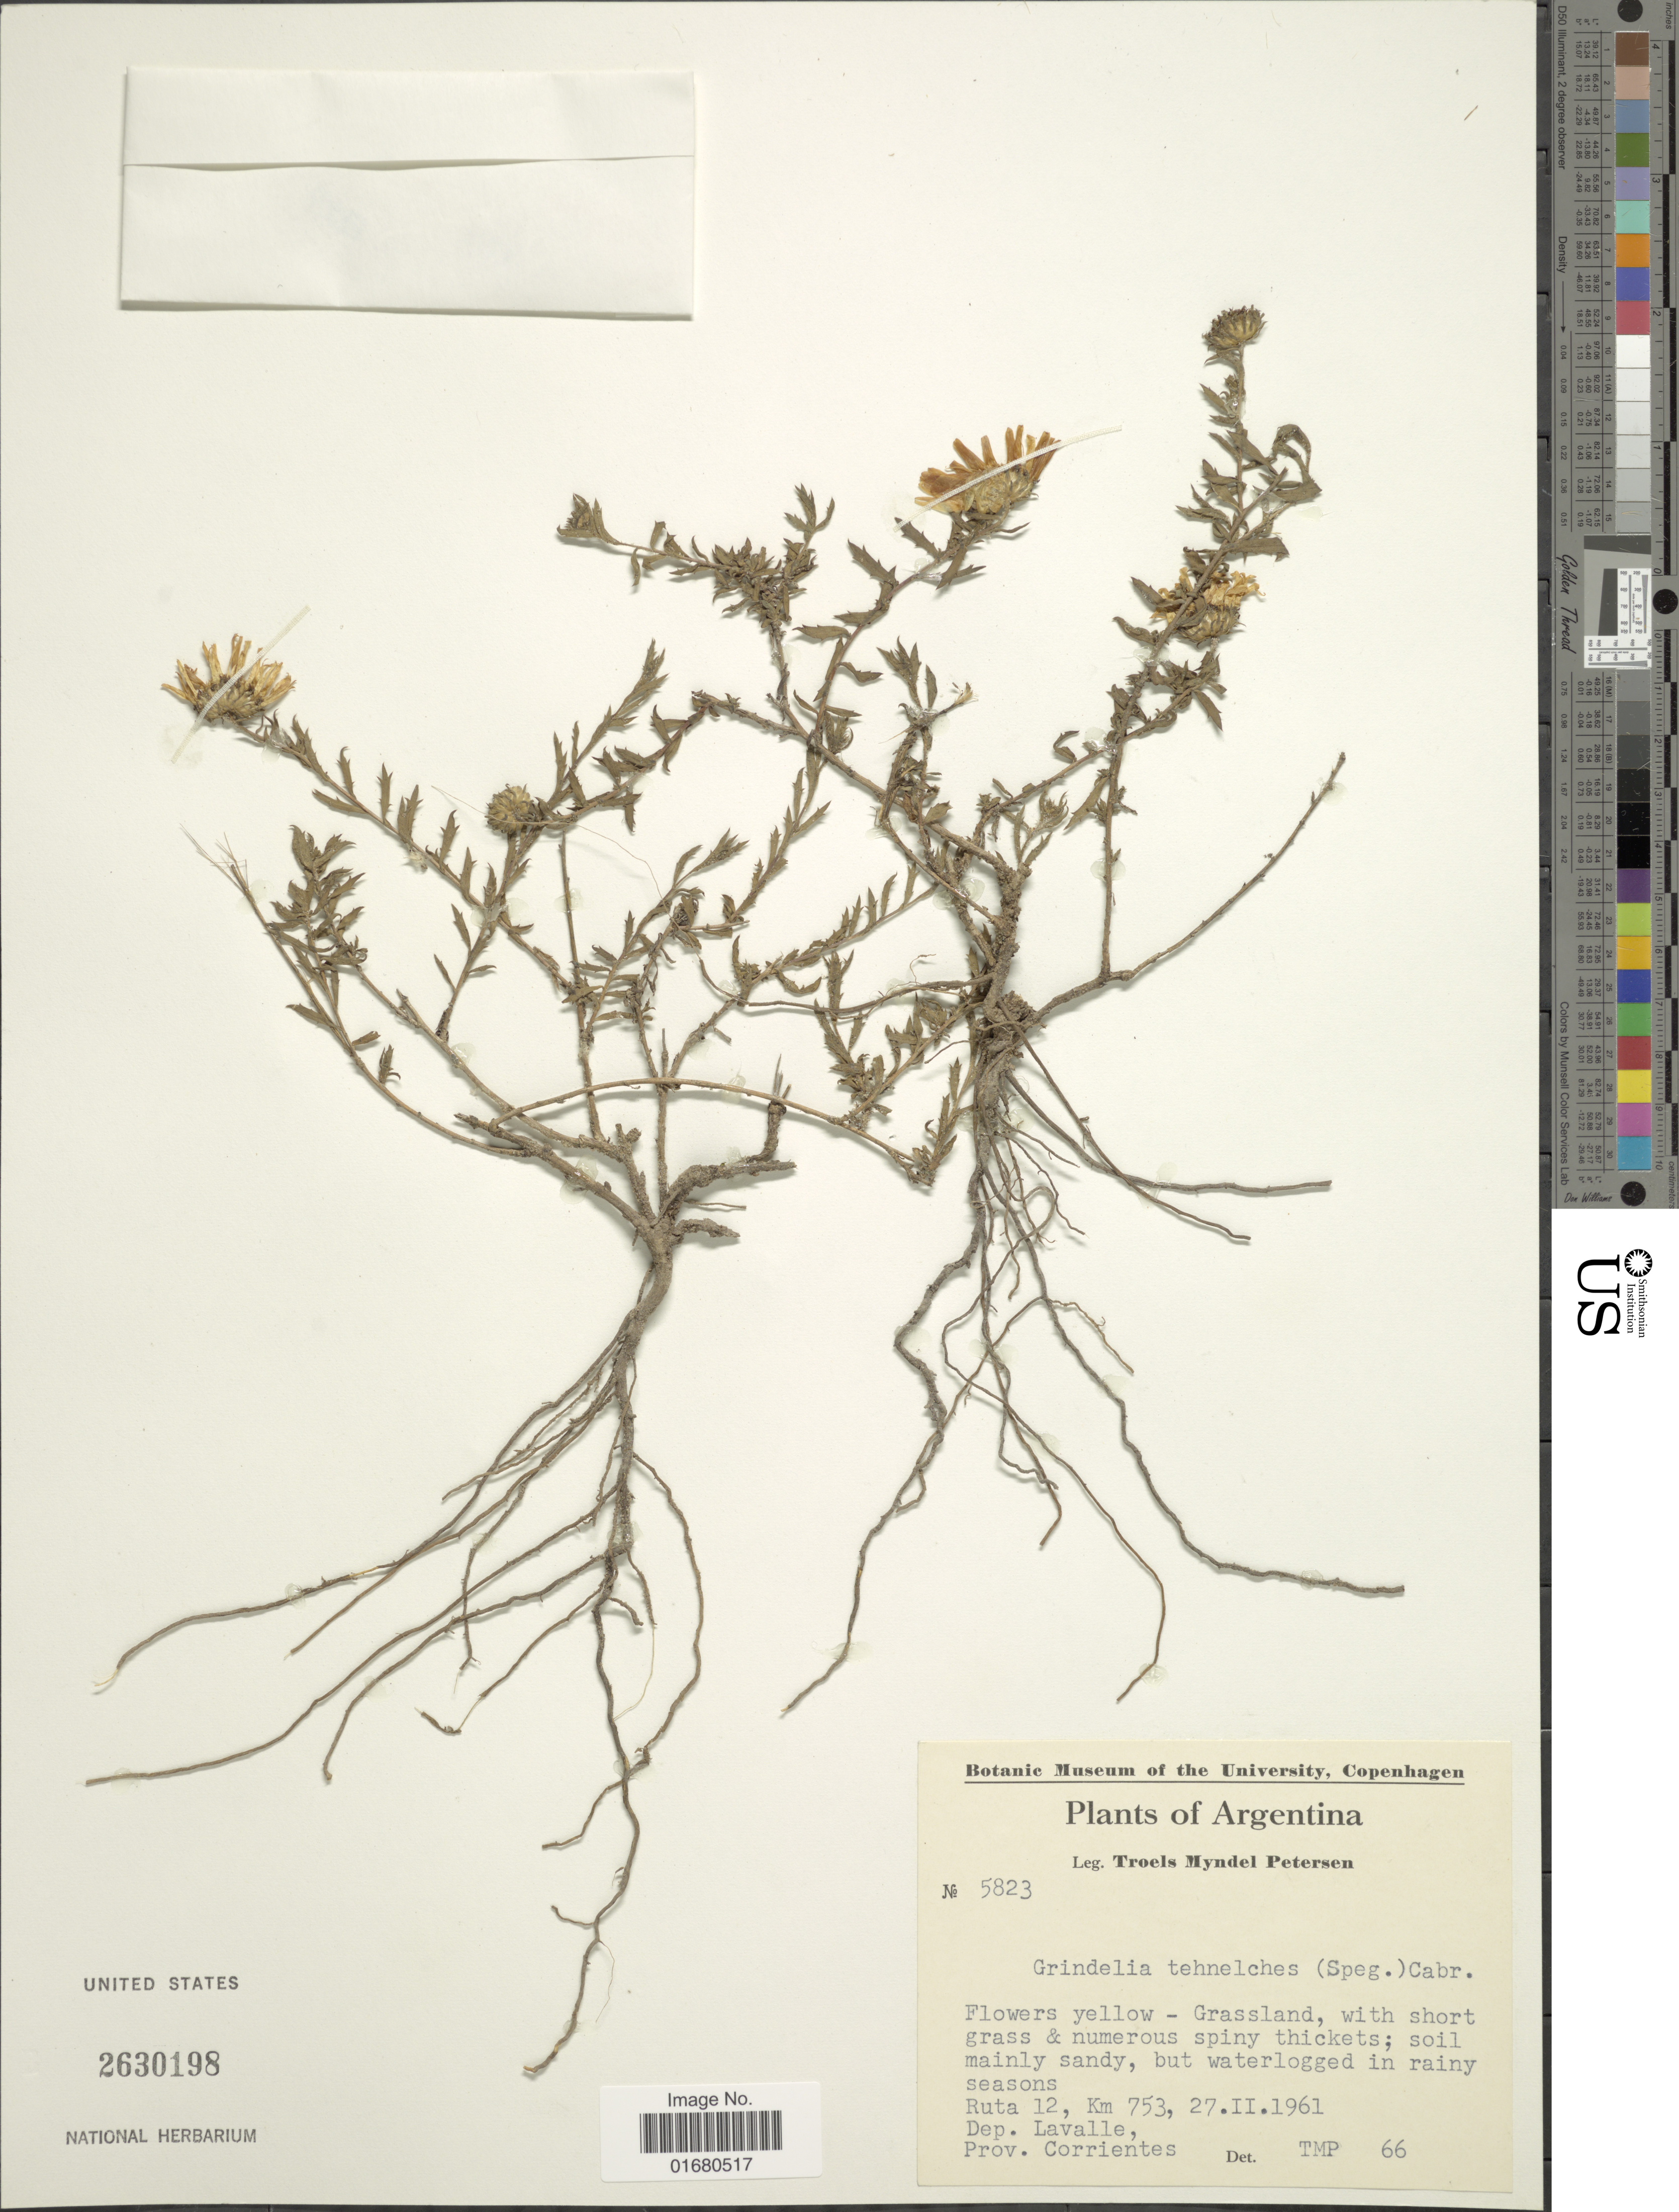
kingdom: Plantae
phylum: Tracheophyta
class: Magnoliopsida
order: Asterales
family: Asteraceae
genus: Grindelia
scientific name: Grindelia brachystephana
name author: Griseb.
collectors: T. Pederson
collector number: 5823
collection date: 1961-02-27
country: Argentina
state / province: Corrientes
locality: Ruta 12, km 753, Dep. Lavalle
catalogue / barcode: US 2630198